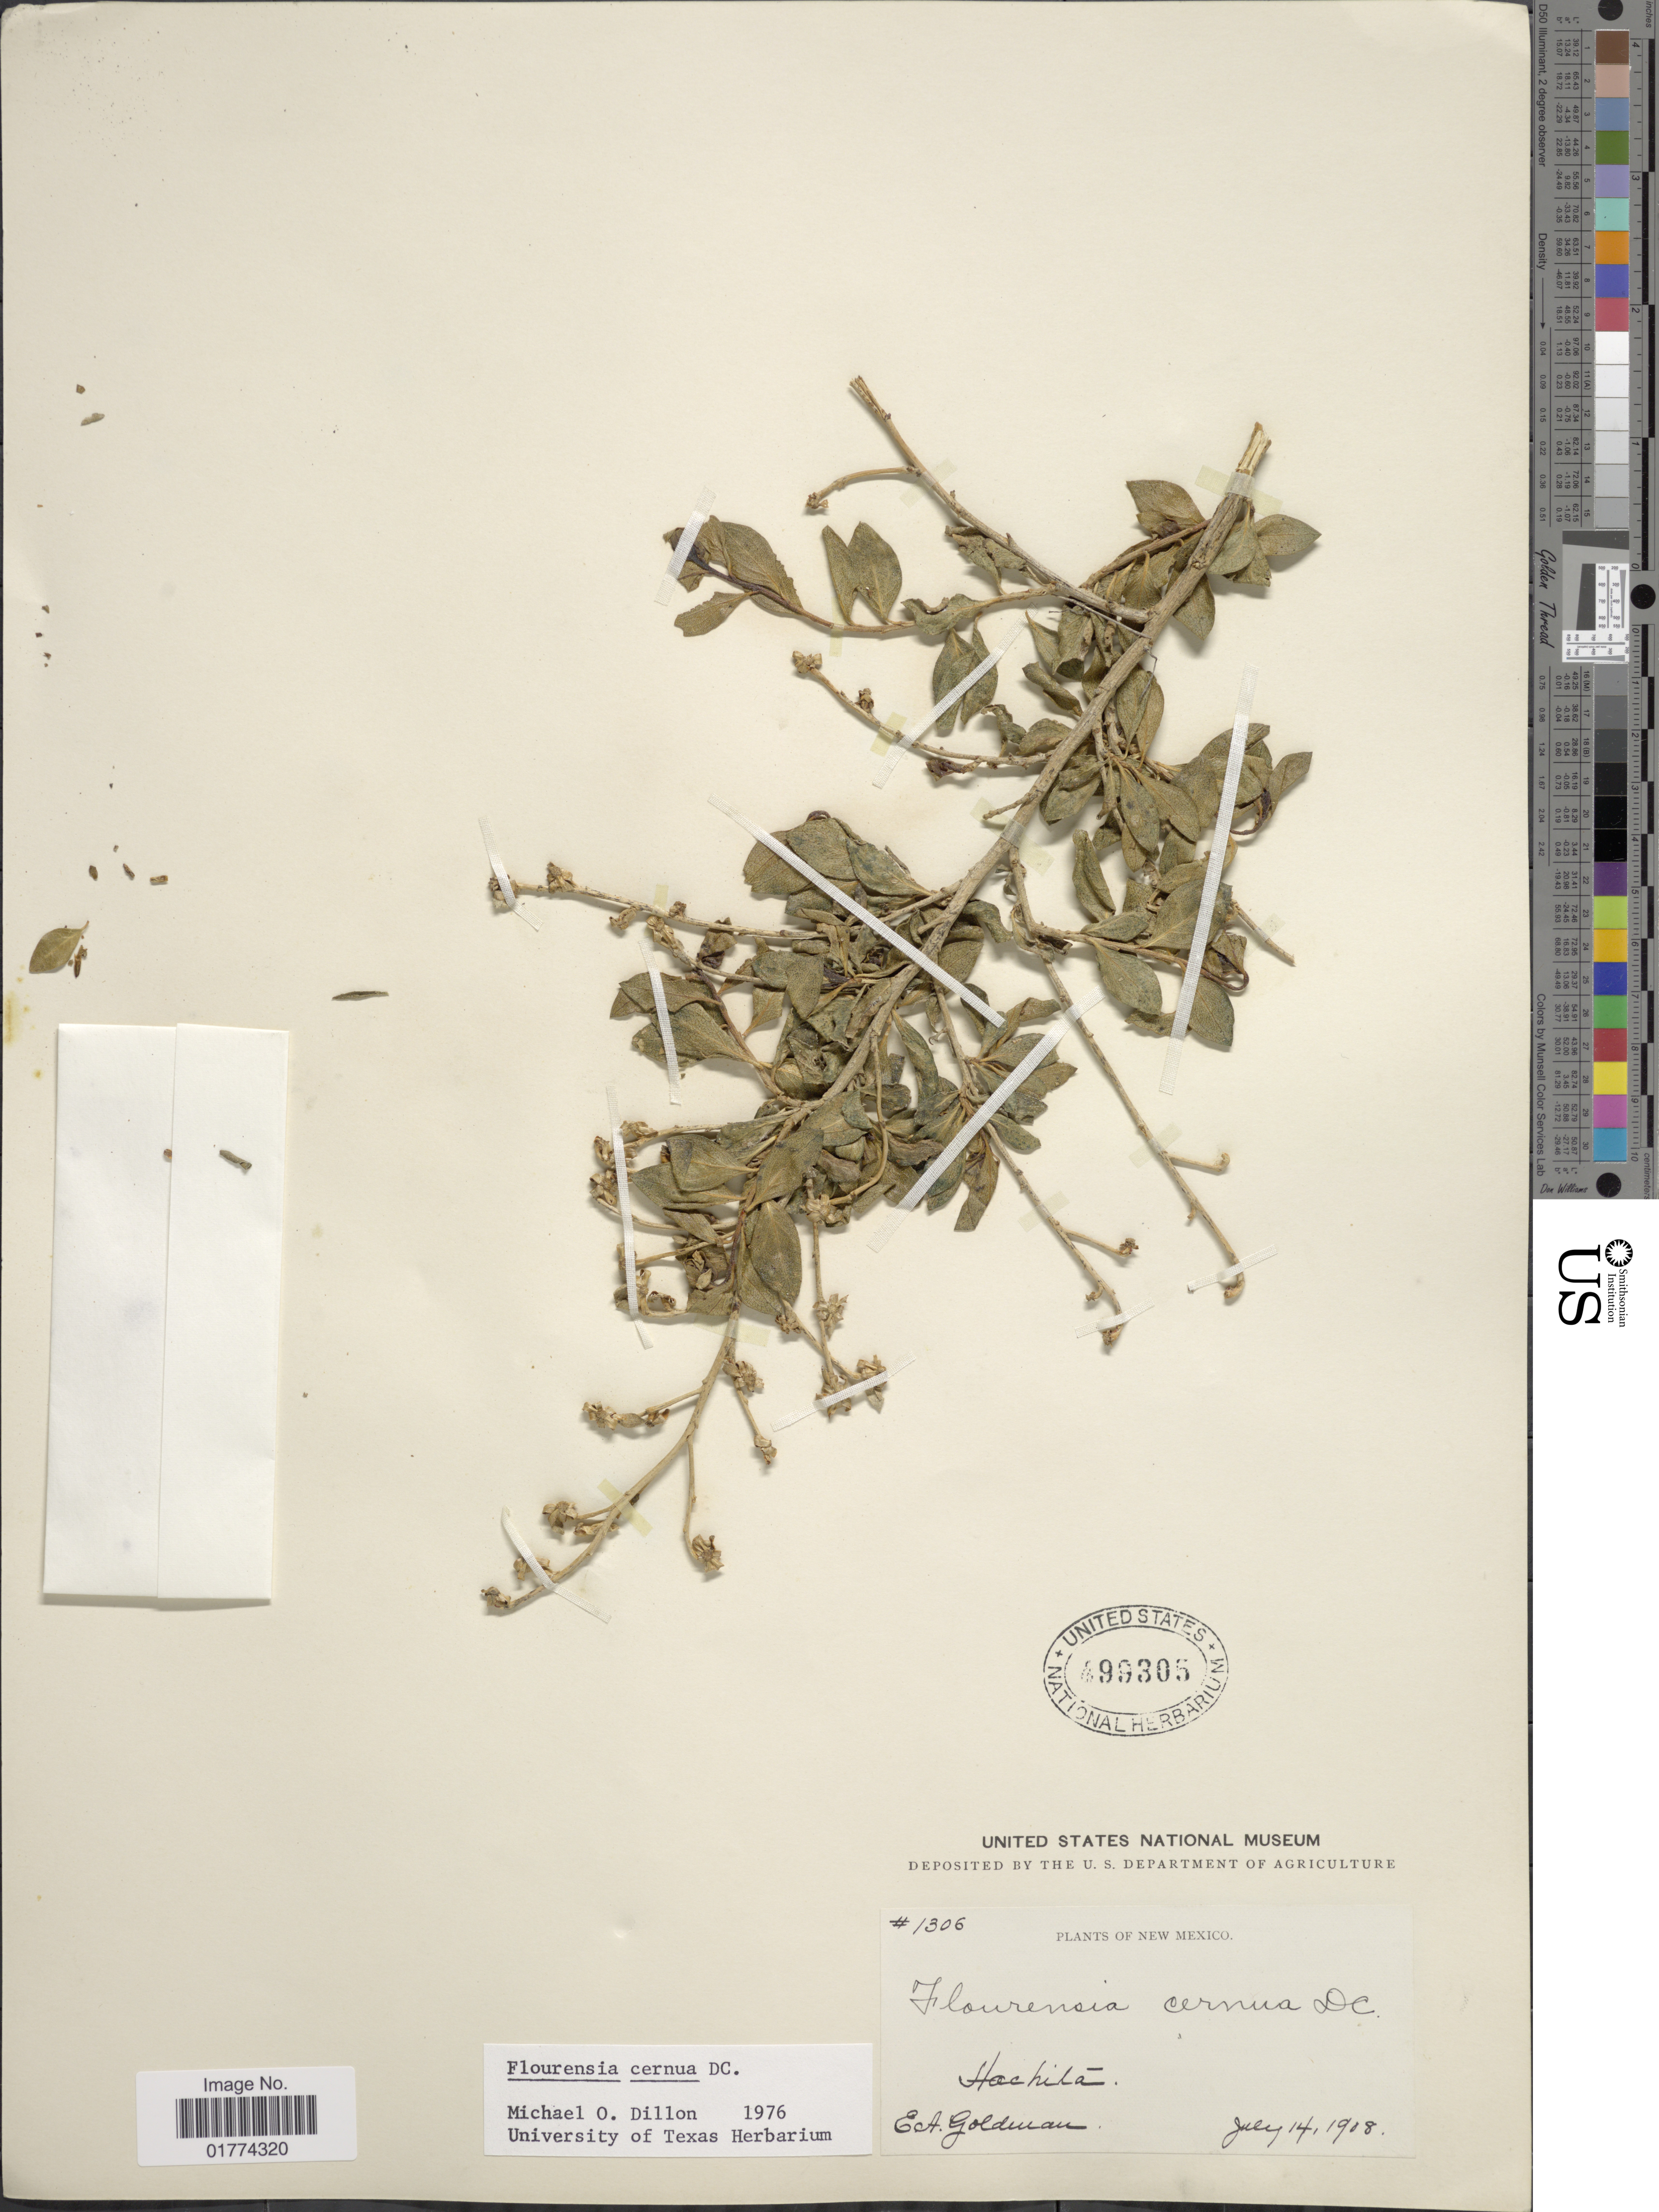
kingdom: Plantae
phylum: Tracheophyta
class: Magnoliopsida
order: Asterales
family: Asteraceae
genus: Flourensia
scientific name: Flourensia cernua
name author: DC.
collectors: E. A. Goldman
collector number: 1306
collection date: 1908-07-14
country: United States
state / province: New Mexico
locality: Hachita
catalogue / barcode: US 499305